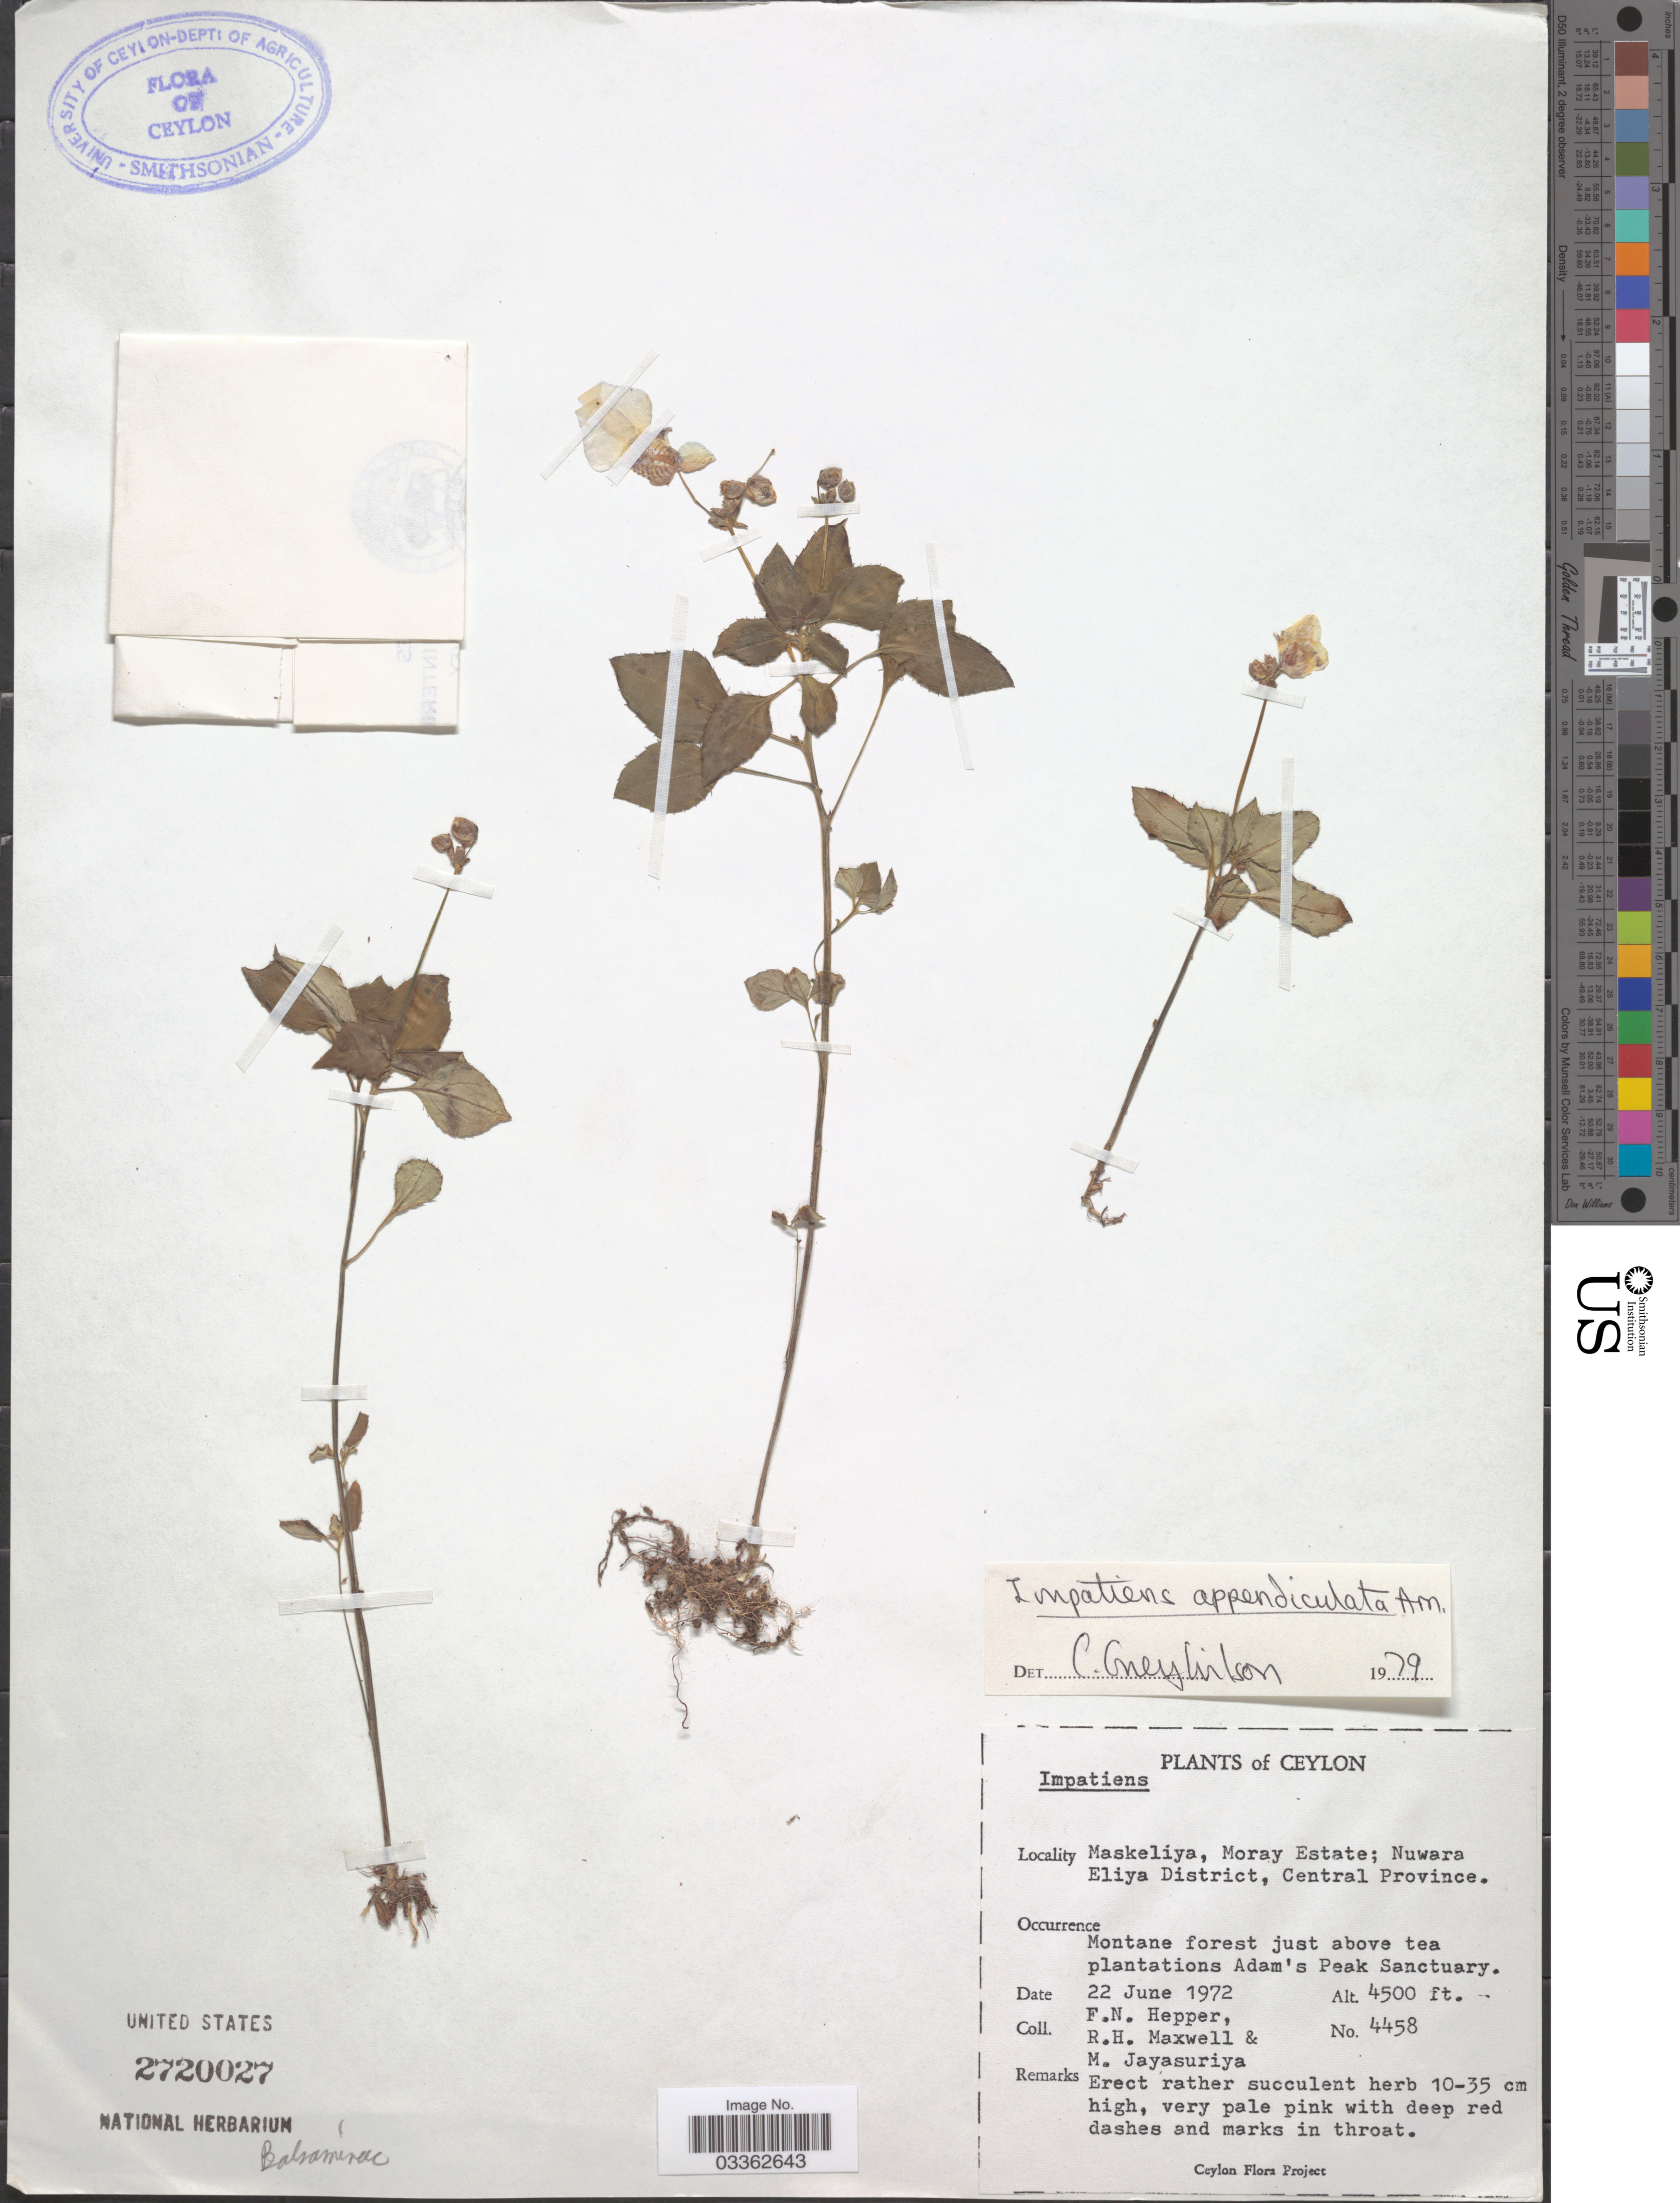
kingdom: Plantae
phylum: Tracheophyta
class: Magnoliopsida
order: Ericales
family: Balsaminaceae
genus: Impatiens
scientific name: Impatiens appendiculata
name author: Arn.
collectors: F. Hepper, R. Maxwell & M. Jayasuriya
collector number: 4458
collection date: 1972-06-22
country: Sri Lanka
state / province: Central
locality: Ceylon. Maskeliya, Moray Estate; Nuwara Eliya District. Montane forest just above tea plantations Adam's Peak Sanctuary.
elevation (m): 1372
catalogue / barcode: US 2720027